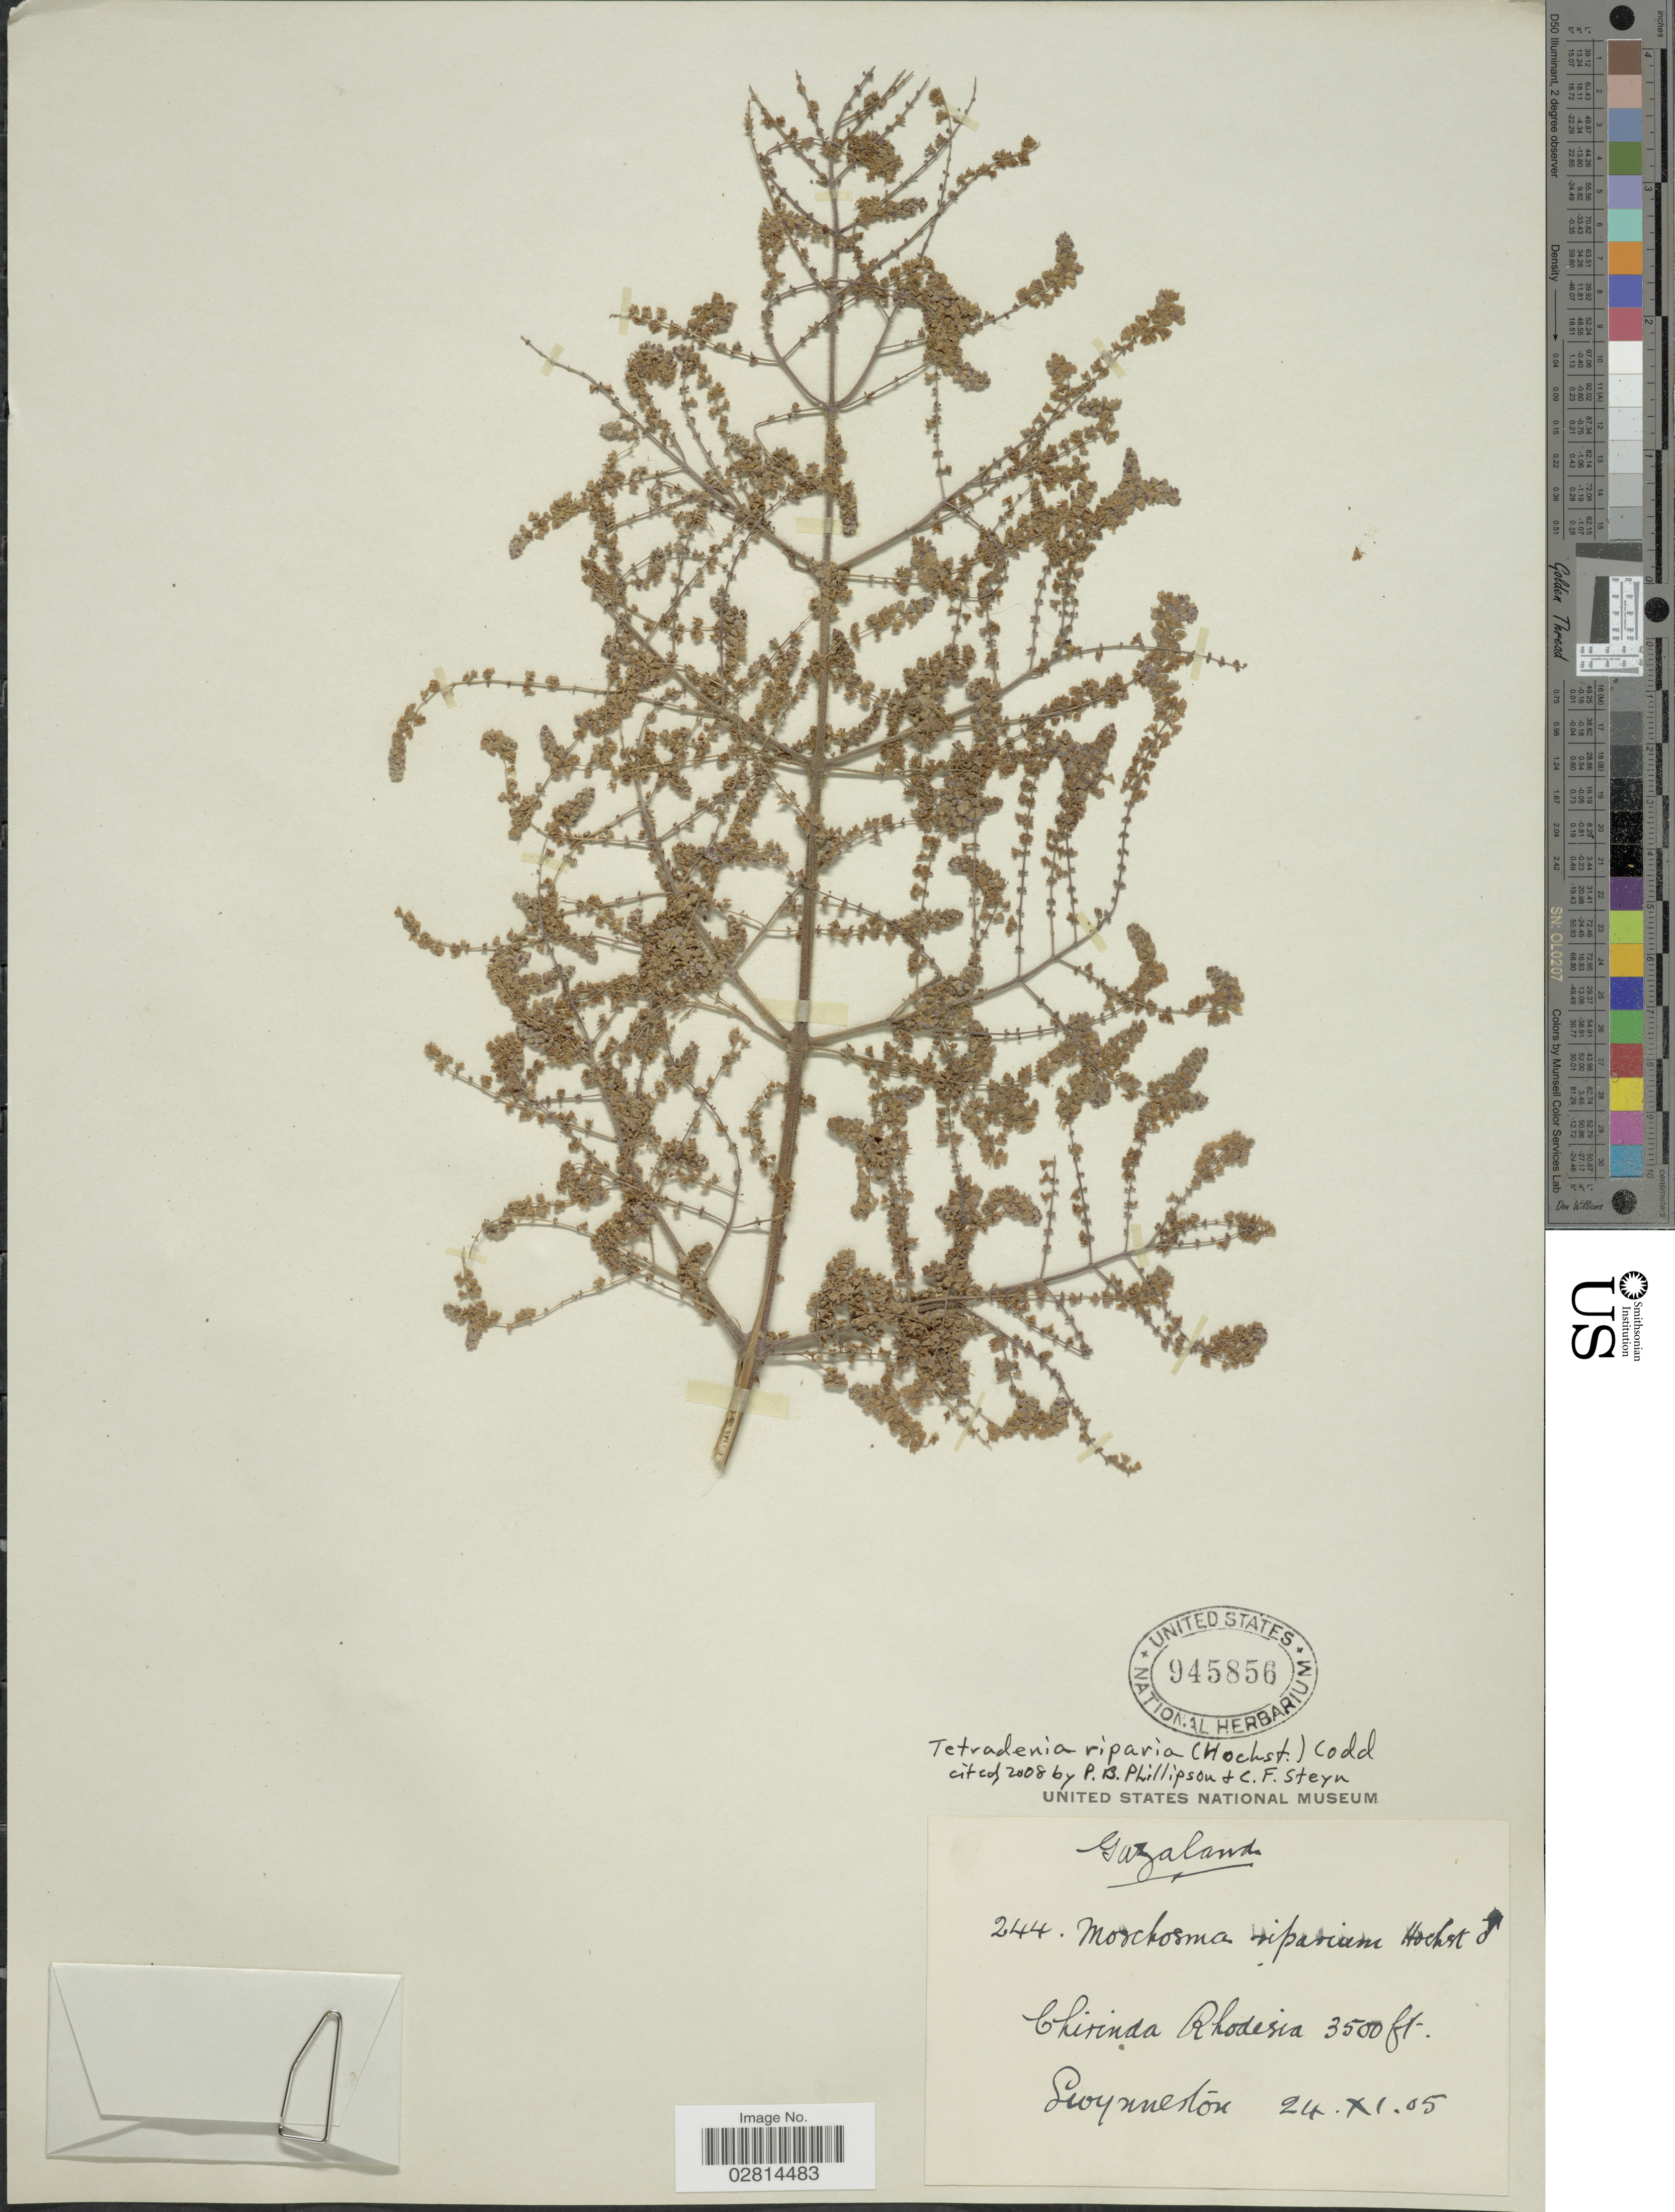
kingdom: Plantae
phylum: Tracheophyta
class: Magnoliopsida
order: Lamiales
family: Lamiaceae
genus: Tetradenia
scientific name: Tetradenia riparia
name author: (Hochst.) Codd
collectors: -. Swynnerton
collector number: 244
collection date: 1905-11-24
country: Zimbabwe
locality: Gazaland. Chirinda Rhodesia.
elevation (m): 1067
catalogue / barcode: US 945856